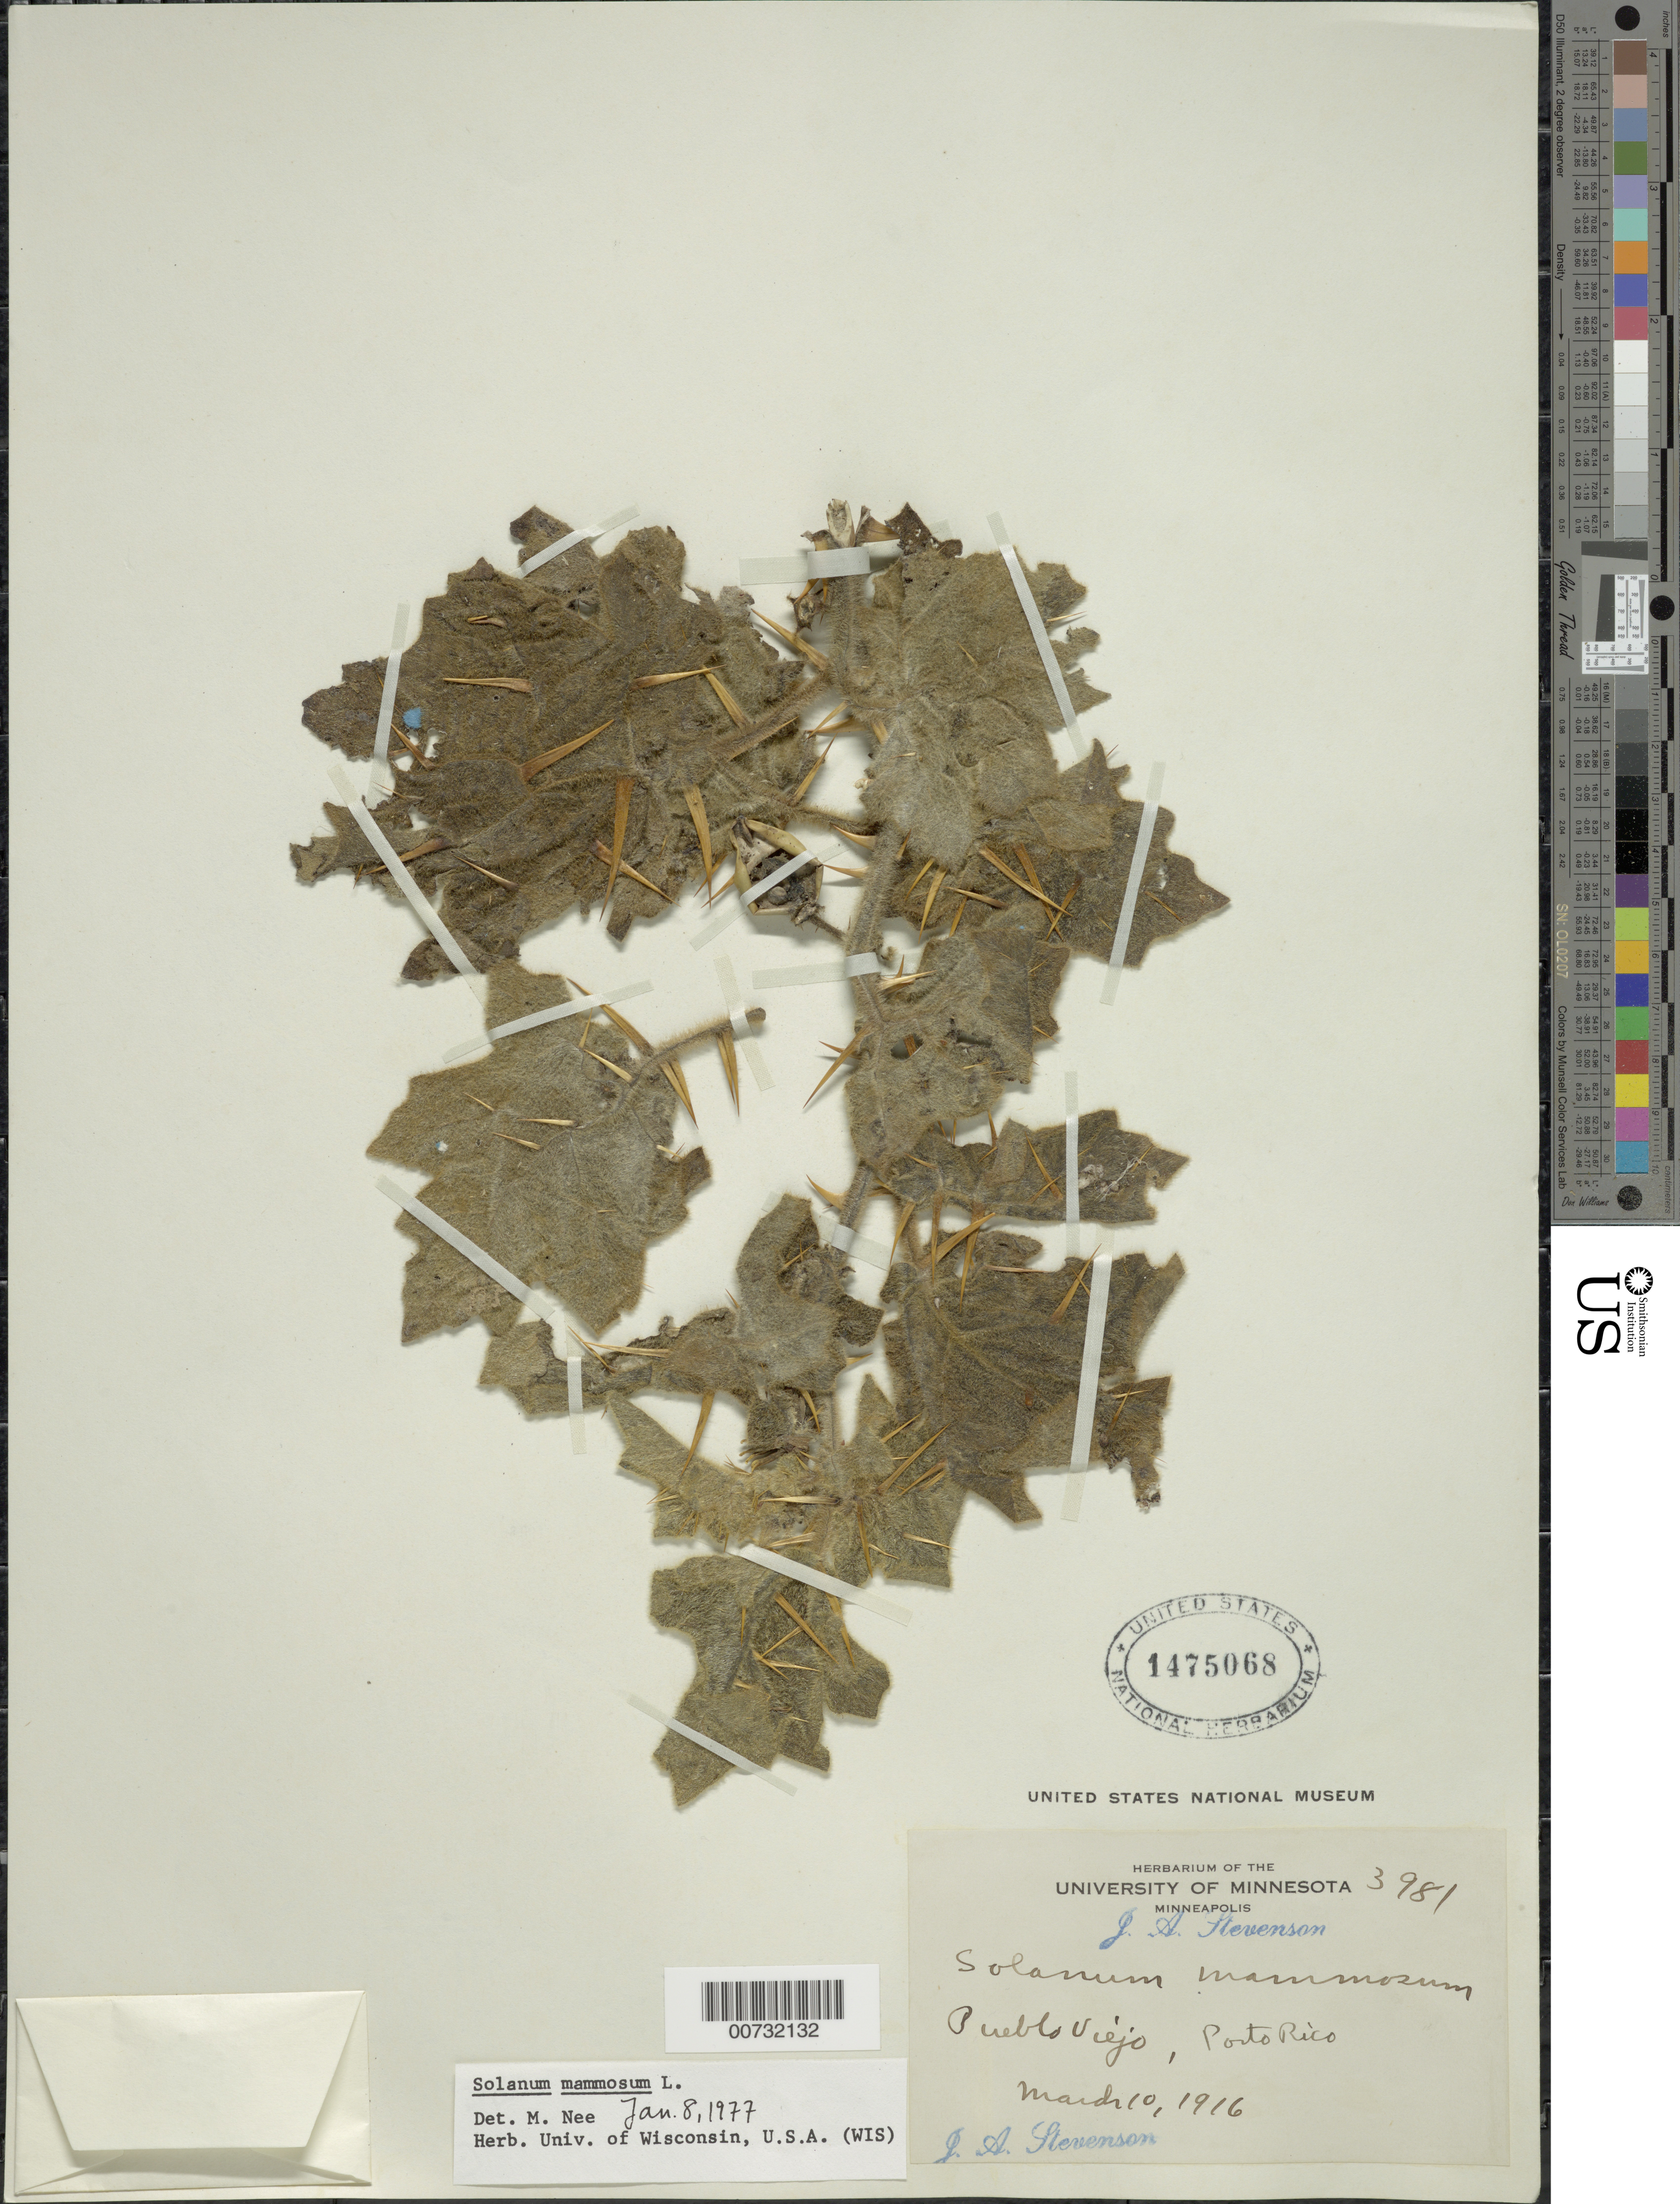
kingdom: Plantae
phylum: Tracheophyta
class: Magnoliopsida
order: Solanales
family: Solanaceae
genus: Solanum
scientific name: Solanum mammosum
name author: L.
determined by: Nee, Michael H.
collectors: J. Stevenson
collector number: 3981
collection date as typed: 10 Mar 1916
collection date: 1916-03-10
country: Puerto Rico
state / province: Guaynabo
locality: Pueblo Viejo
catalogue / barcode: US 1475068